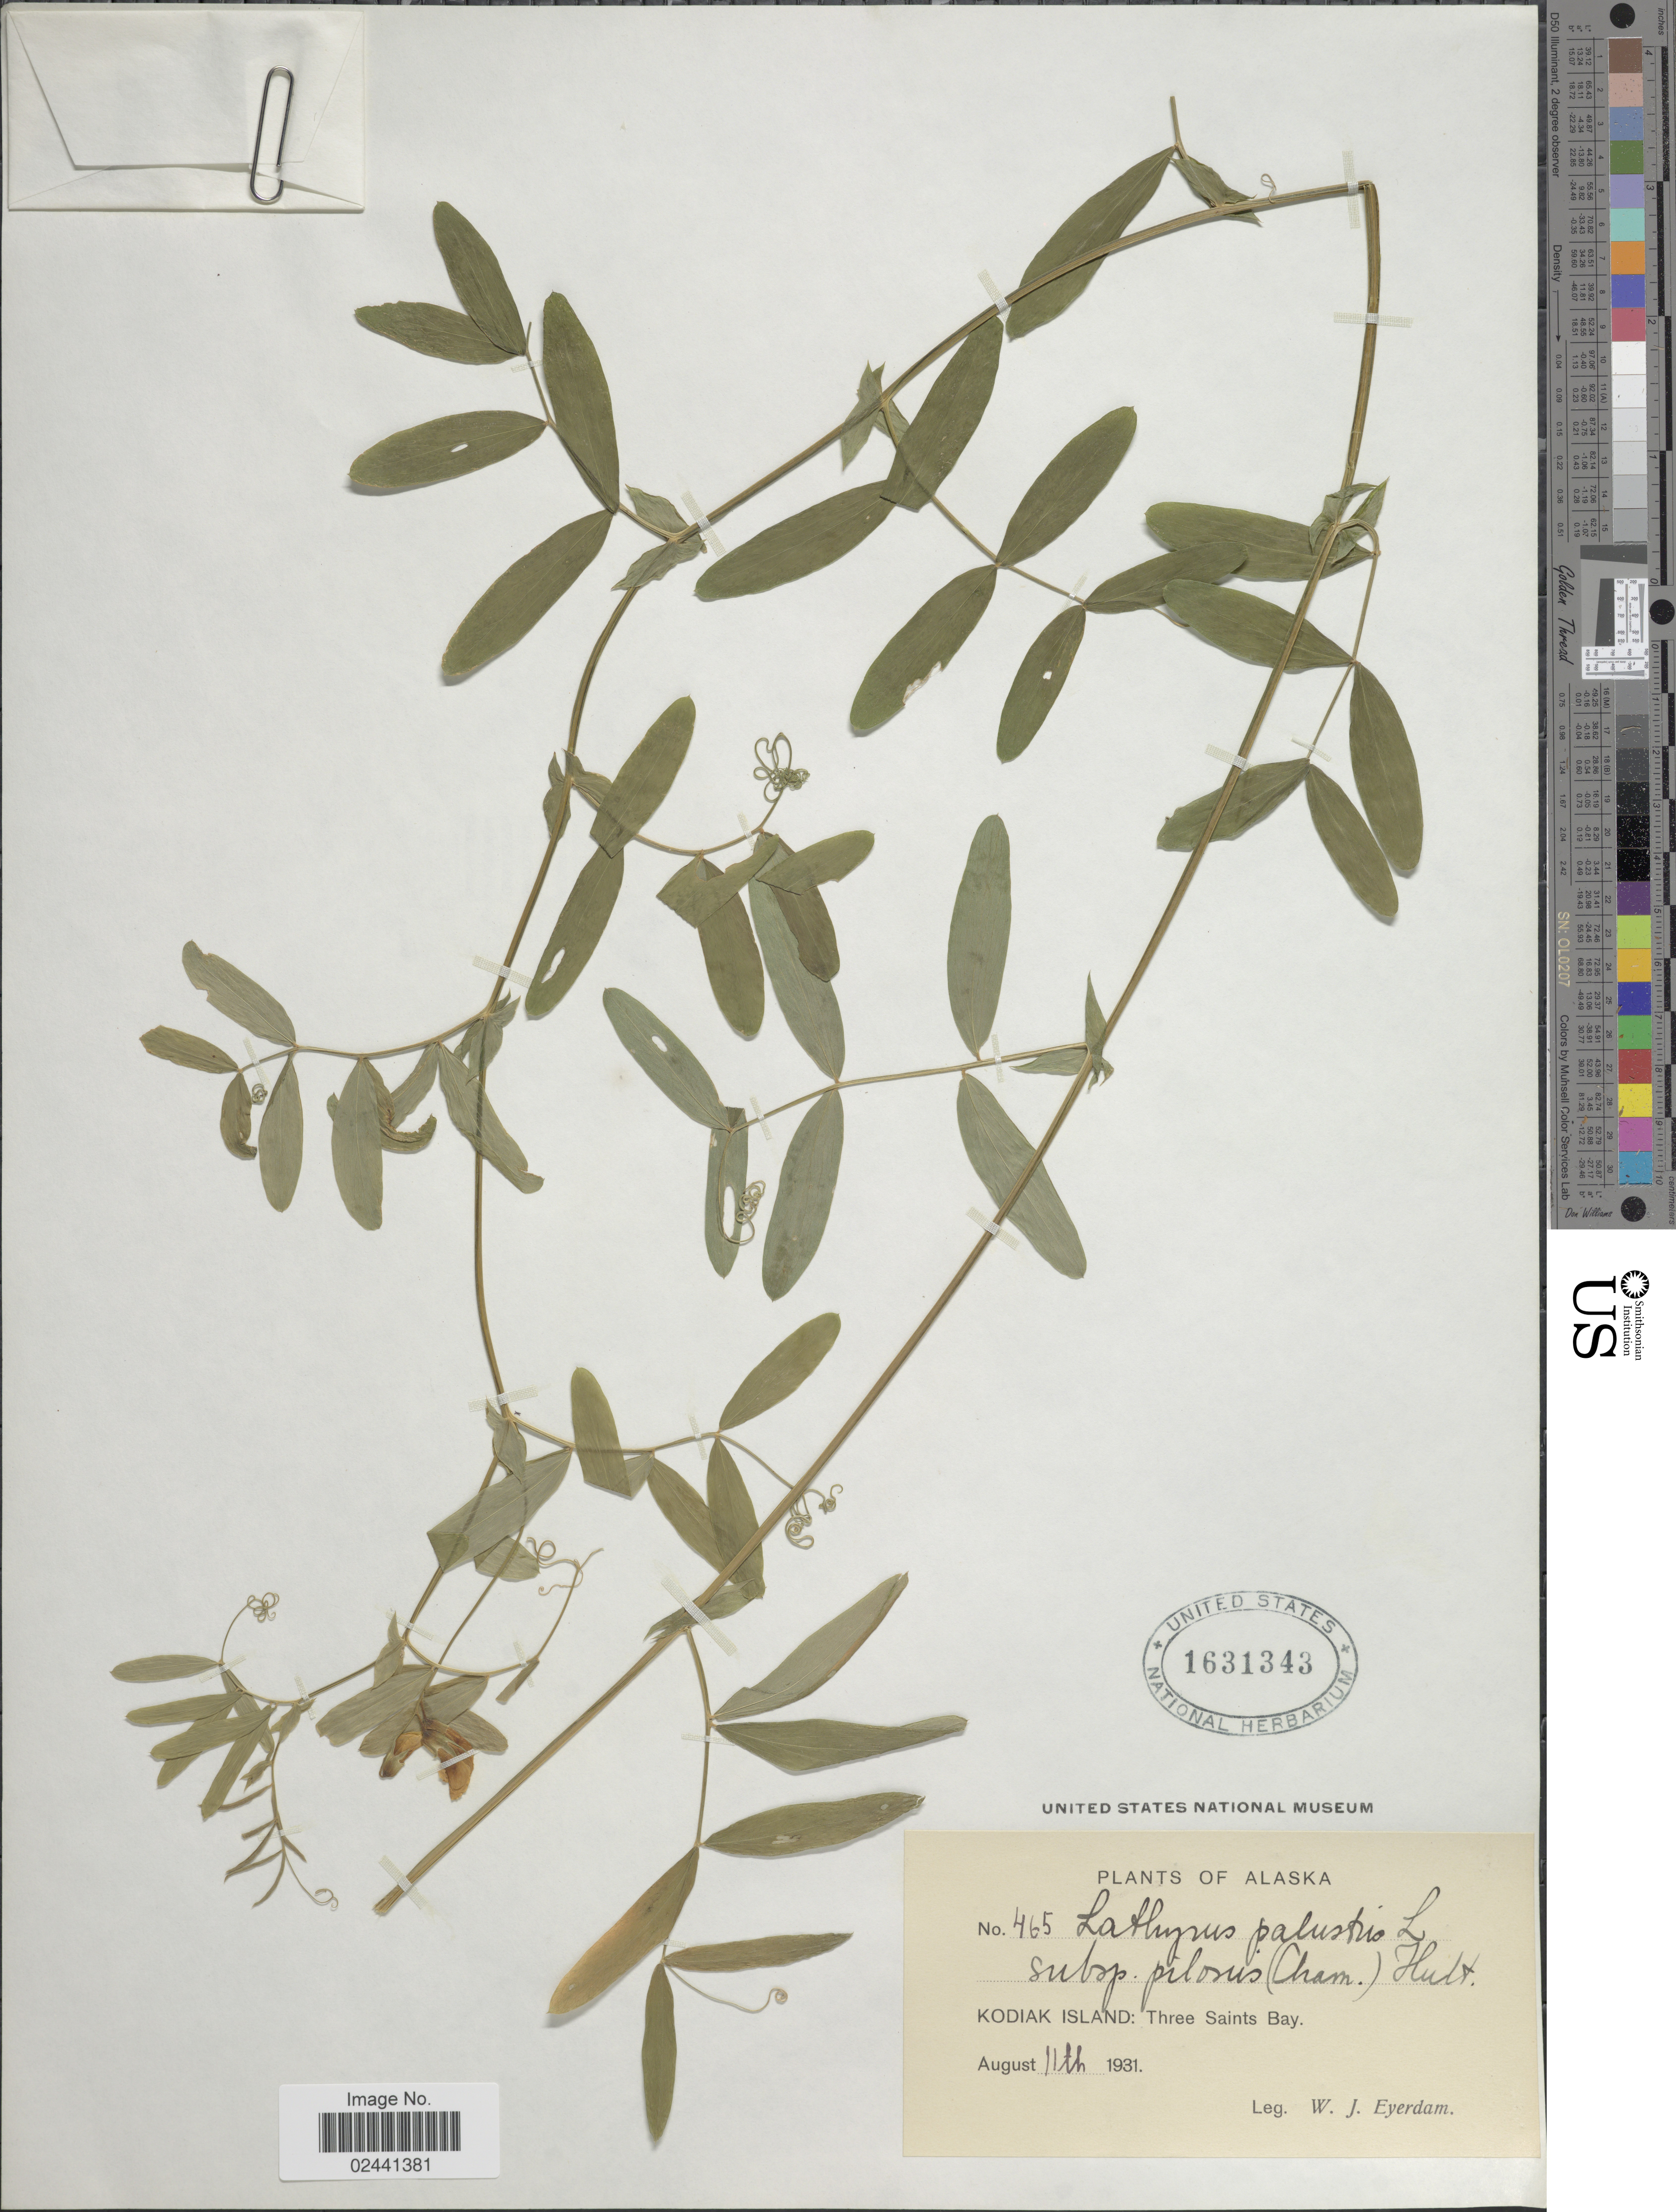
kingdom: Plantae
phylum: Tracheophyta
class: Magnoliopsida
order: Fabales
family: Fabaceae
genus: Lathyrus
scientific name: Lathyrus palustris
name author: L.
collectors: W. J. Eyerdam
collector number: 465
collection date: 1931-08-11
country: United States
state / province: Alaska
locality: Kodiak Island: Three Saints Bay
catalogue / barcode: US 1631343